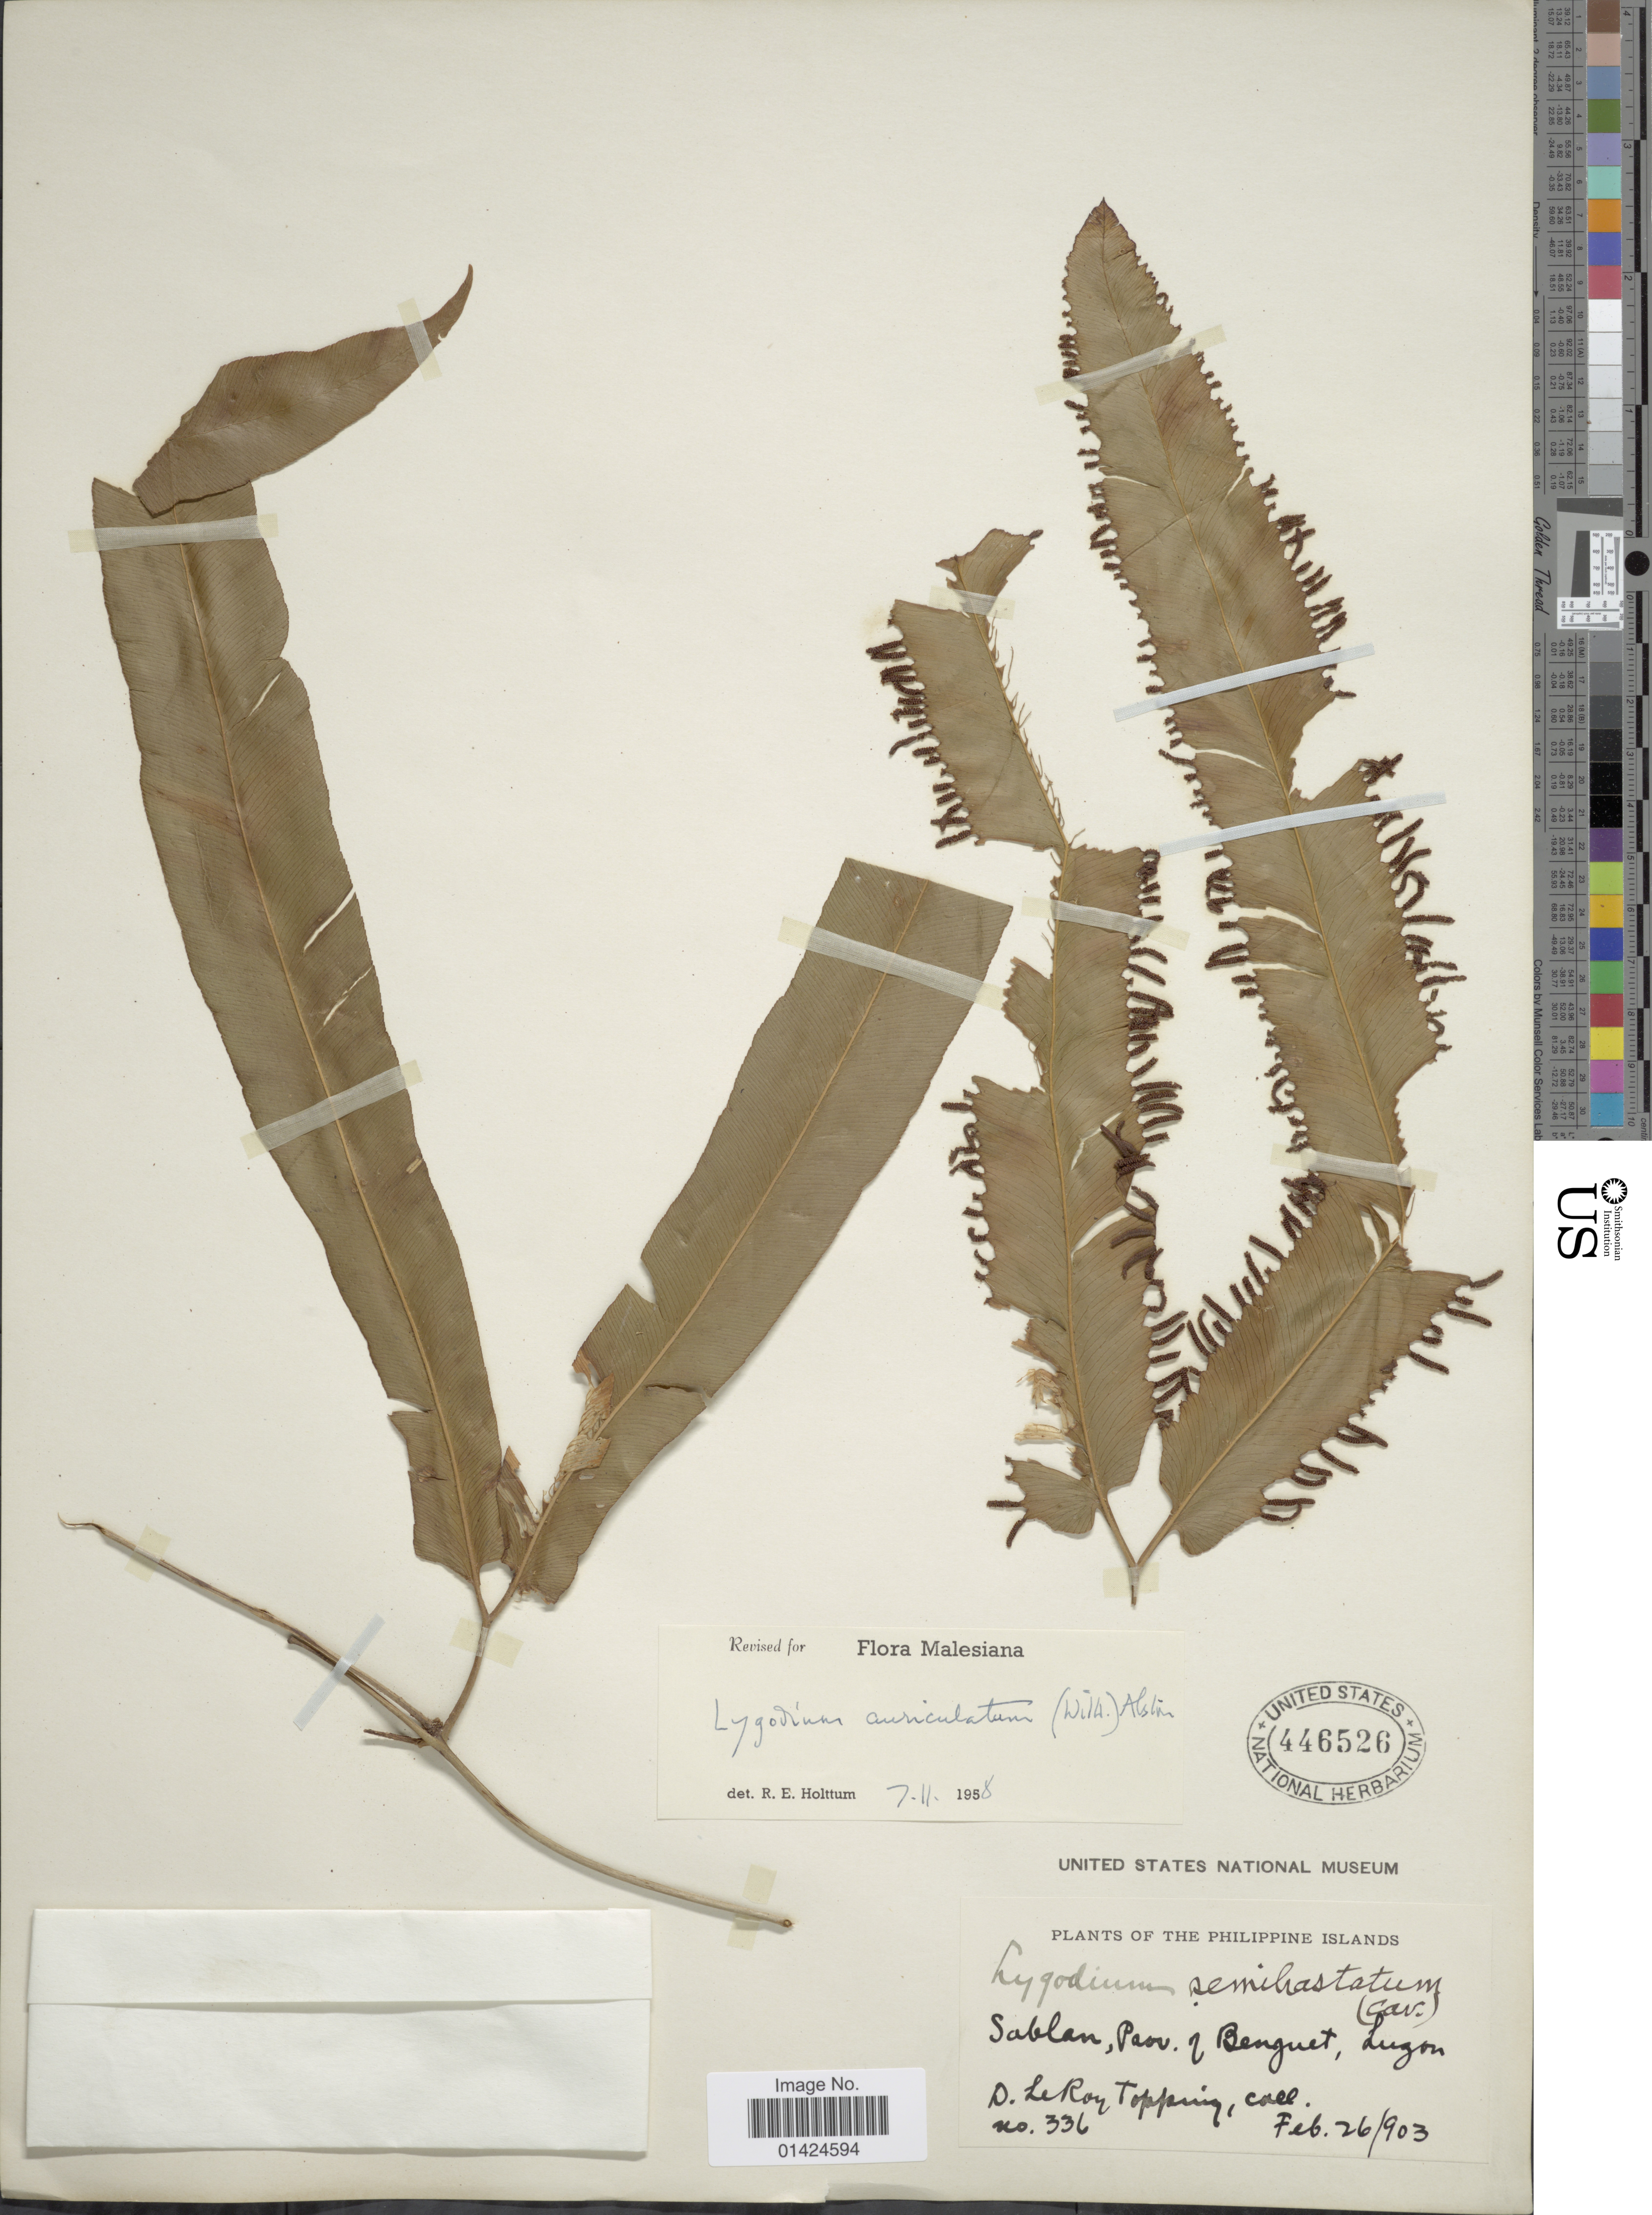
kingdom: Plantae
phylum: Tracheophyta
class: Polypodiopsida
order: Schizaeales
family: Lygodiaceae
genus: Lygodium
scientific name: Lygodium auriculatum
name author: (Willd.) Alston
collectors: D. L. Topping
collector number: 336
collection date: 1903-02-26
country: Philippines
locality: Sablan, Prov. of Benguet, Luzon.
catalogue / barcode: US 446526